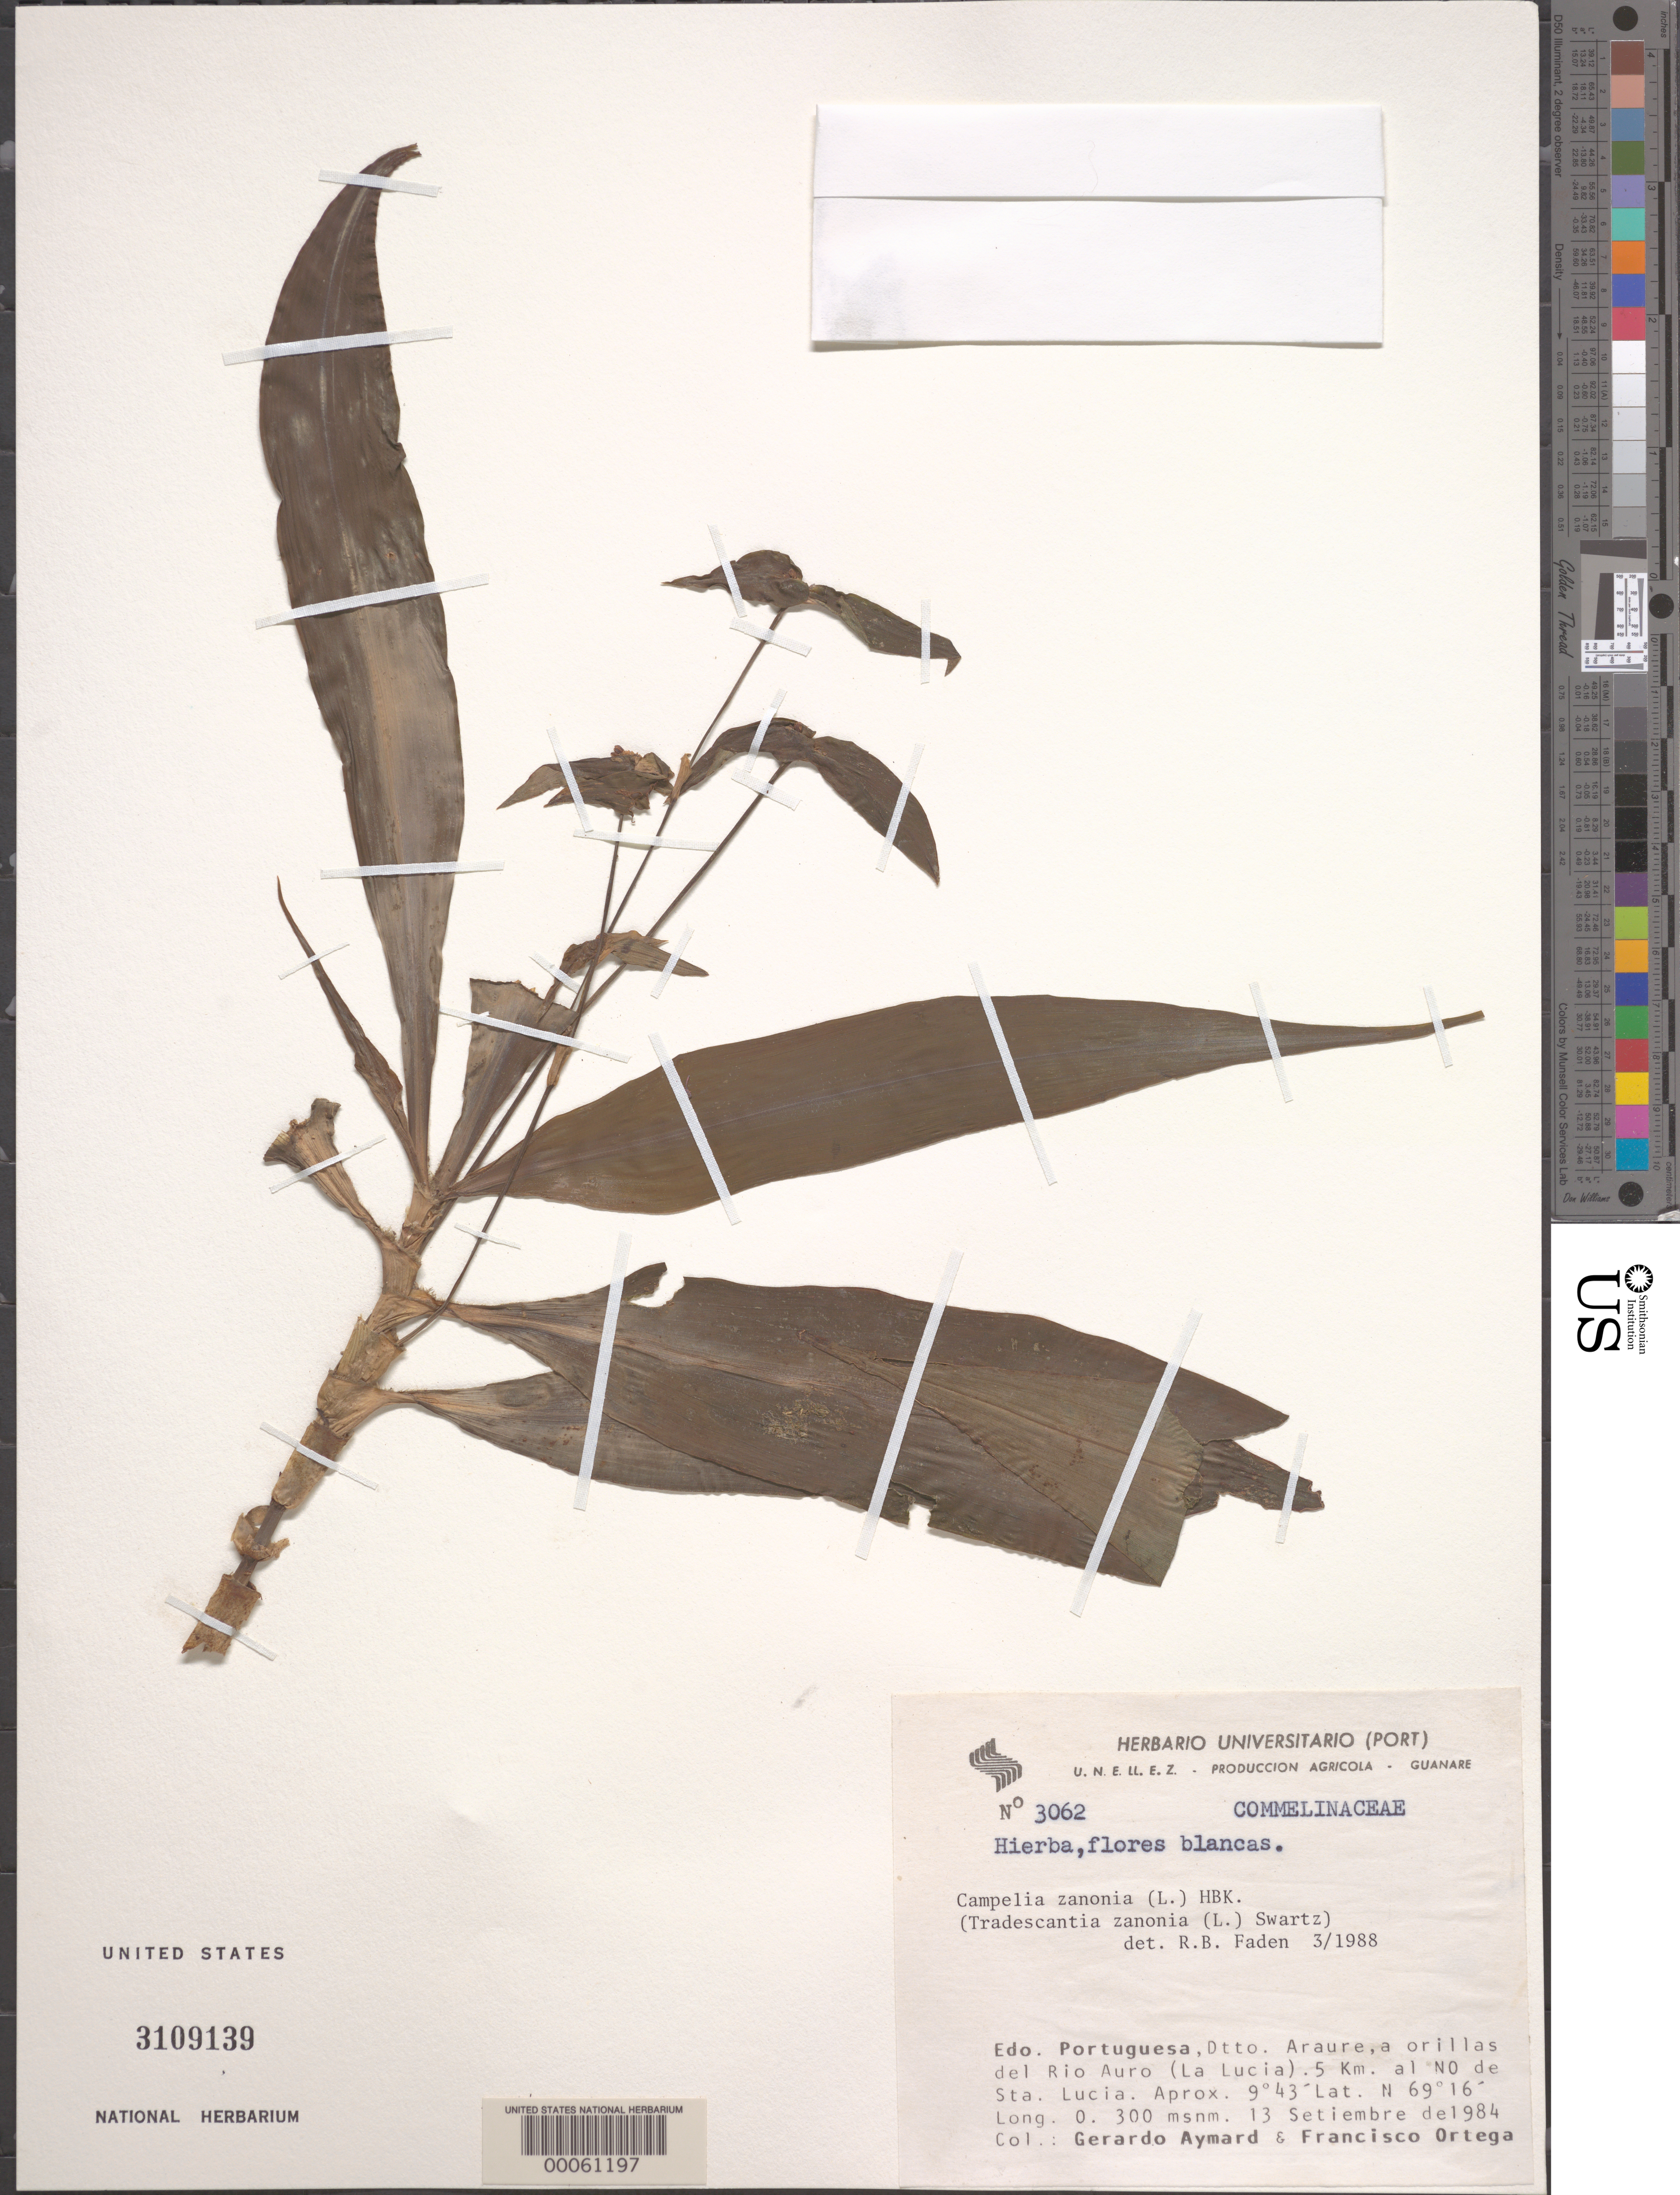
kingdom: Plantae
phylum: Tracheophyta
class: Liliopsida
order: Commelinales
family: Commelinaceae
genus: Tradescantia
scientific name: Tradescantia zanonia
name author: (L.) Sw.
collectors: G. A. Aymard & F. J. Ortega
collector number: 3062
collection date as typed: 13 Sep 1984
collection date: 1984-09-13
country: Venezuela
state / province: Portuguesa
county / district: Araure Dtto.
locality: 0.5 km n of sta. lucia, banks of rio auro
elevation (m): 300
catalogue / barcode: US 3109139